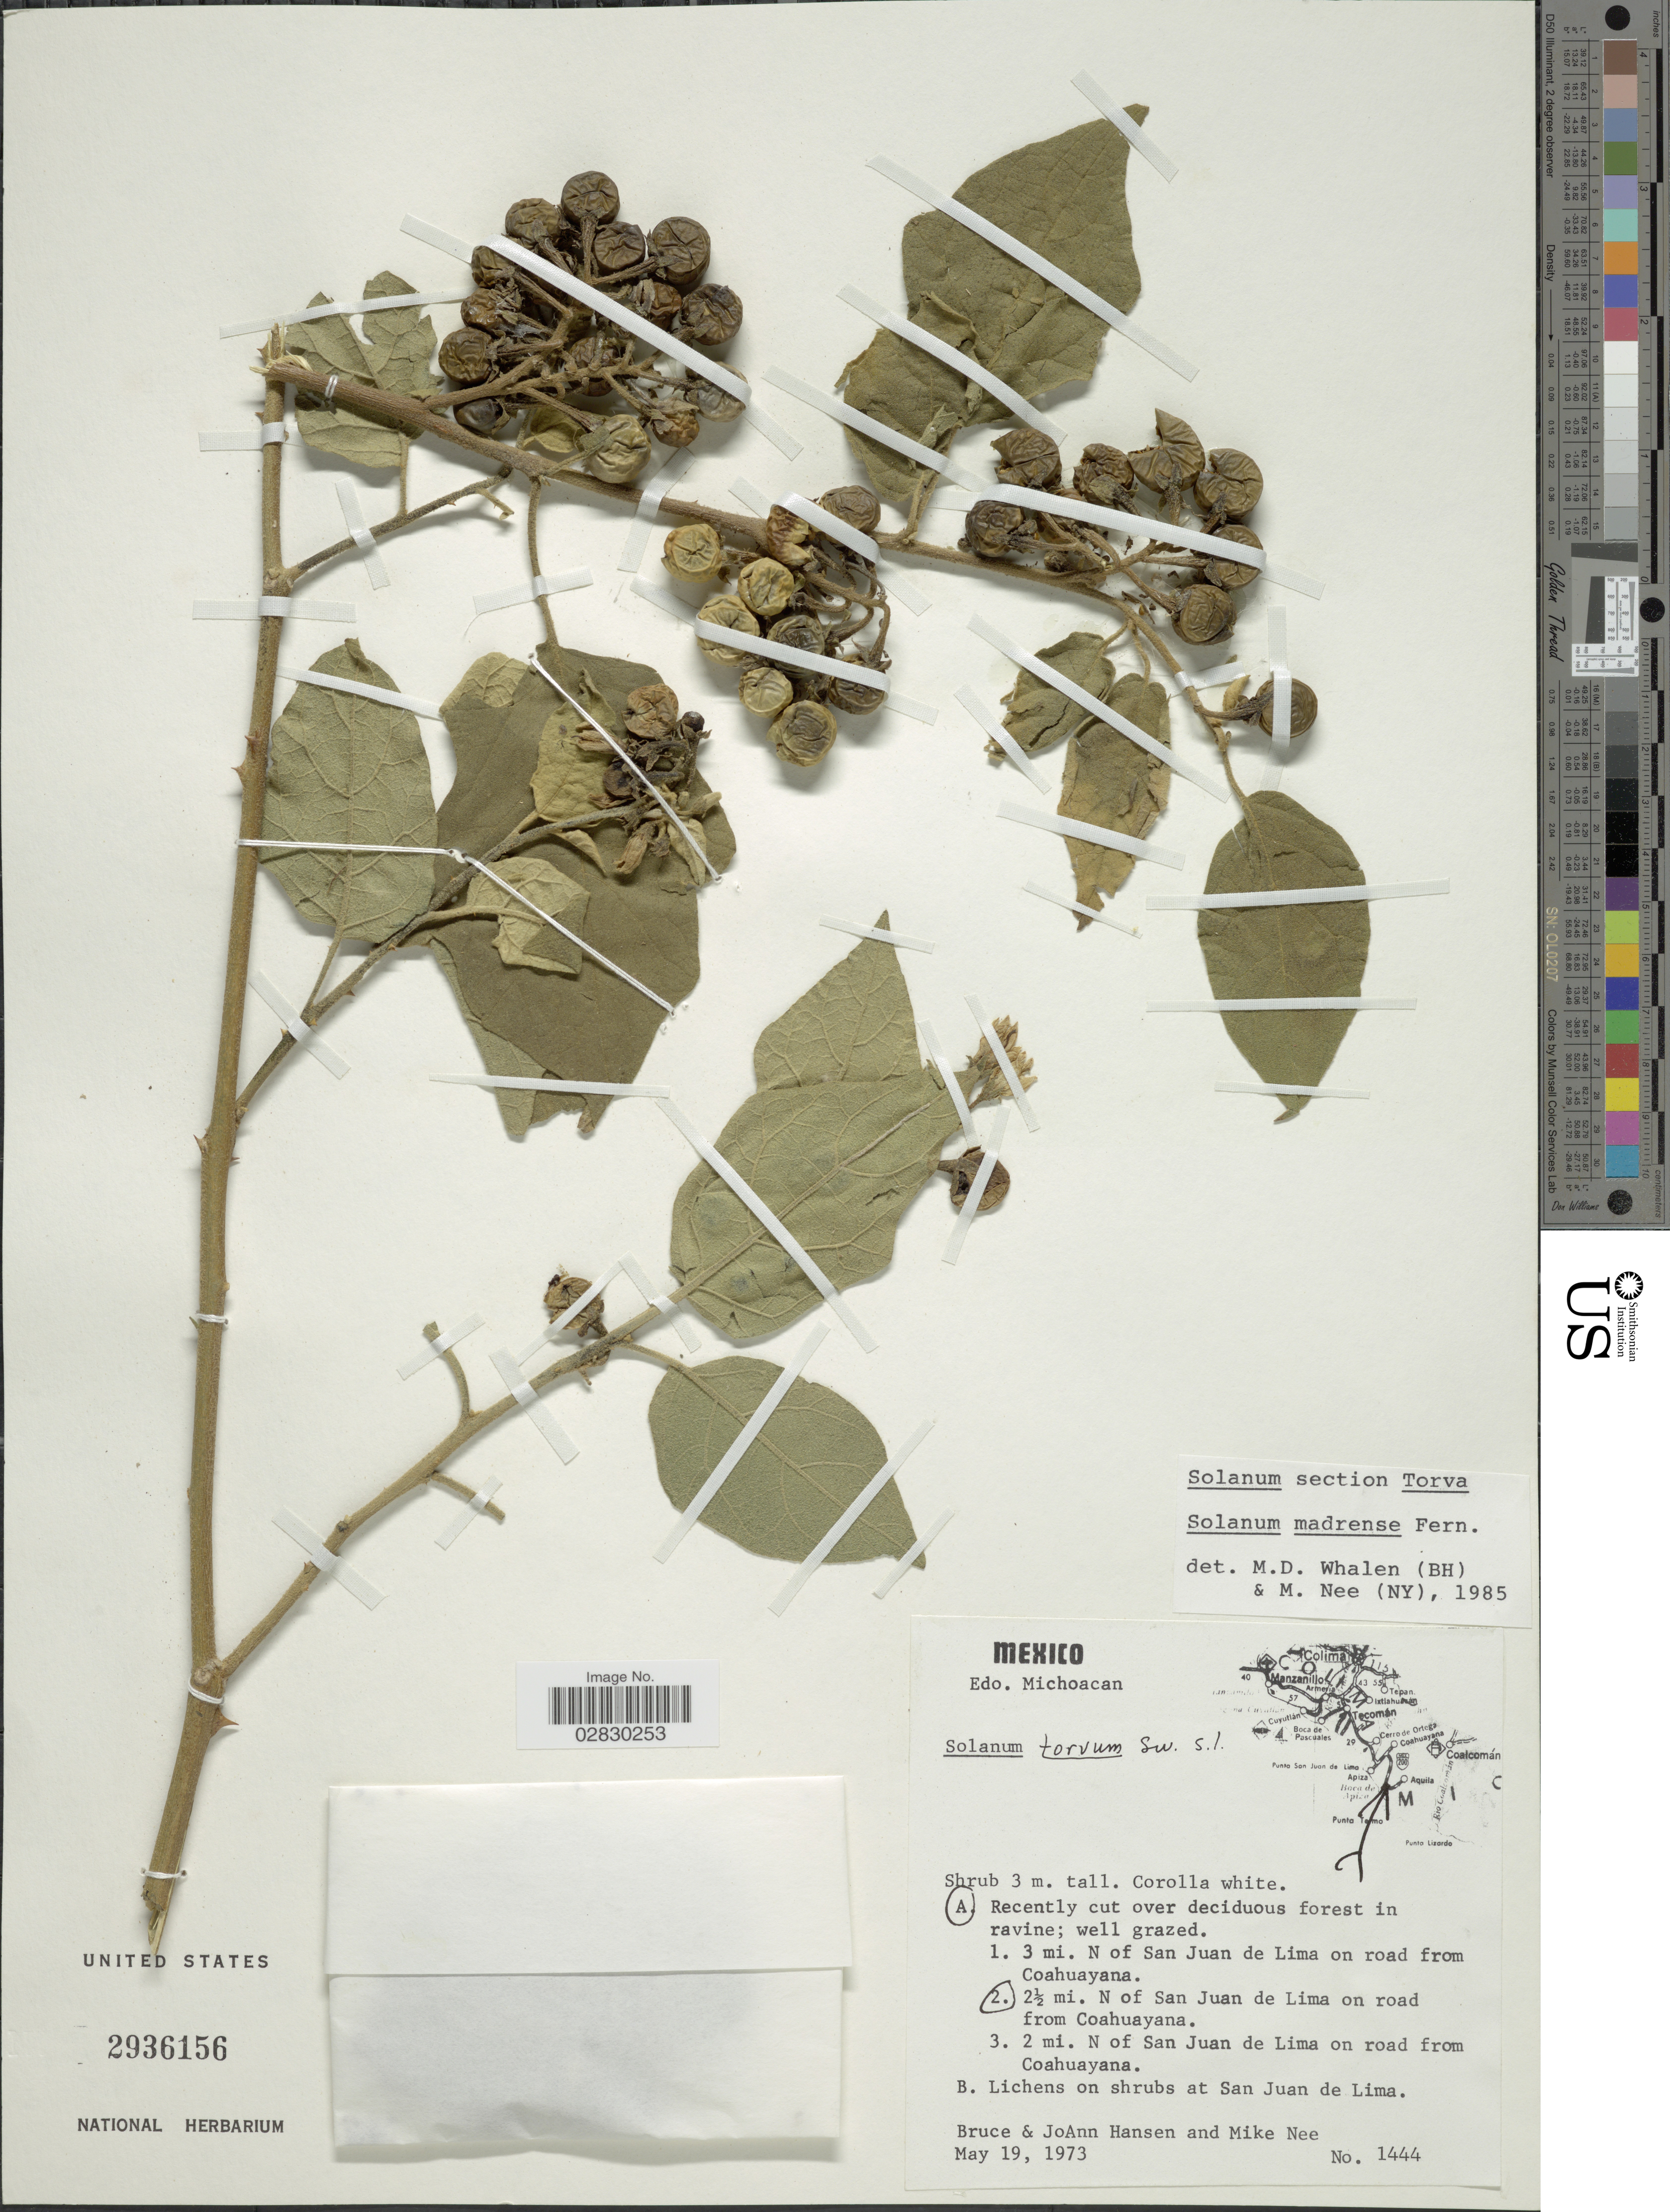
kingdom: Plantae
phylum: Tracheophyta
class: Magnoliopsida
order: Solanales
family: Solanaceae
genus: Solanum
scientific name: Solanum madrense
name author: Fernald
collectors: B. Hansen, J. Hansen & M. Nee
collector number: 1444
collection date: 1972-05-19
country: Mexico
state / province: Michoacán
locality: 2½ mi. N of san Juan de Lima on road from Coahuayana.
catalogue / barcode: US 2936156